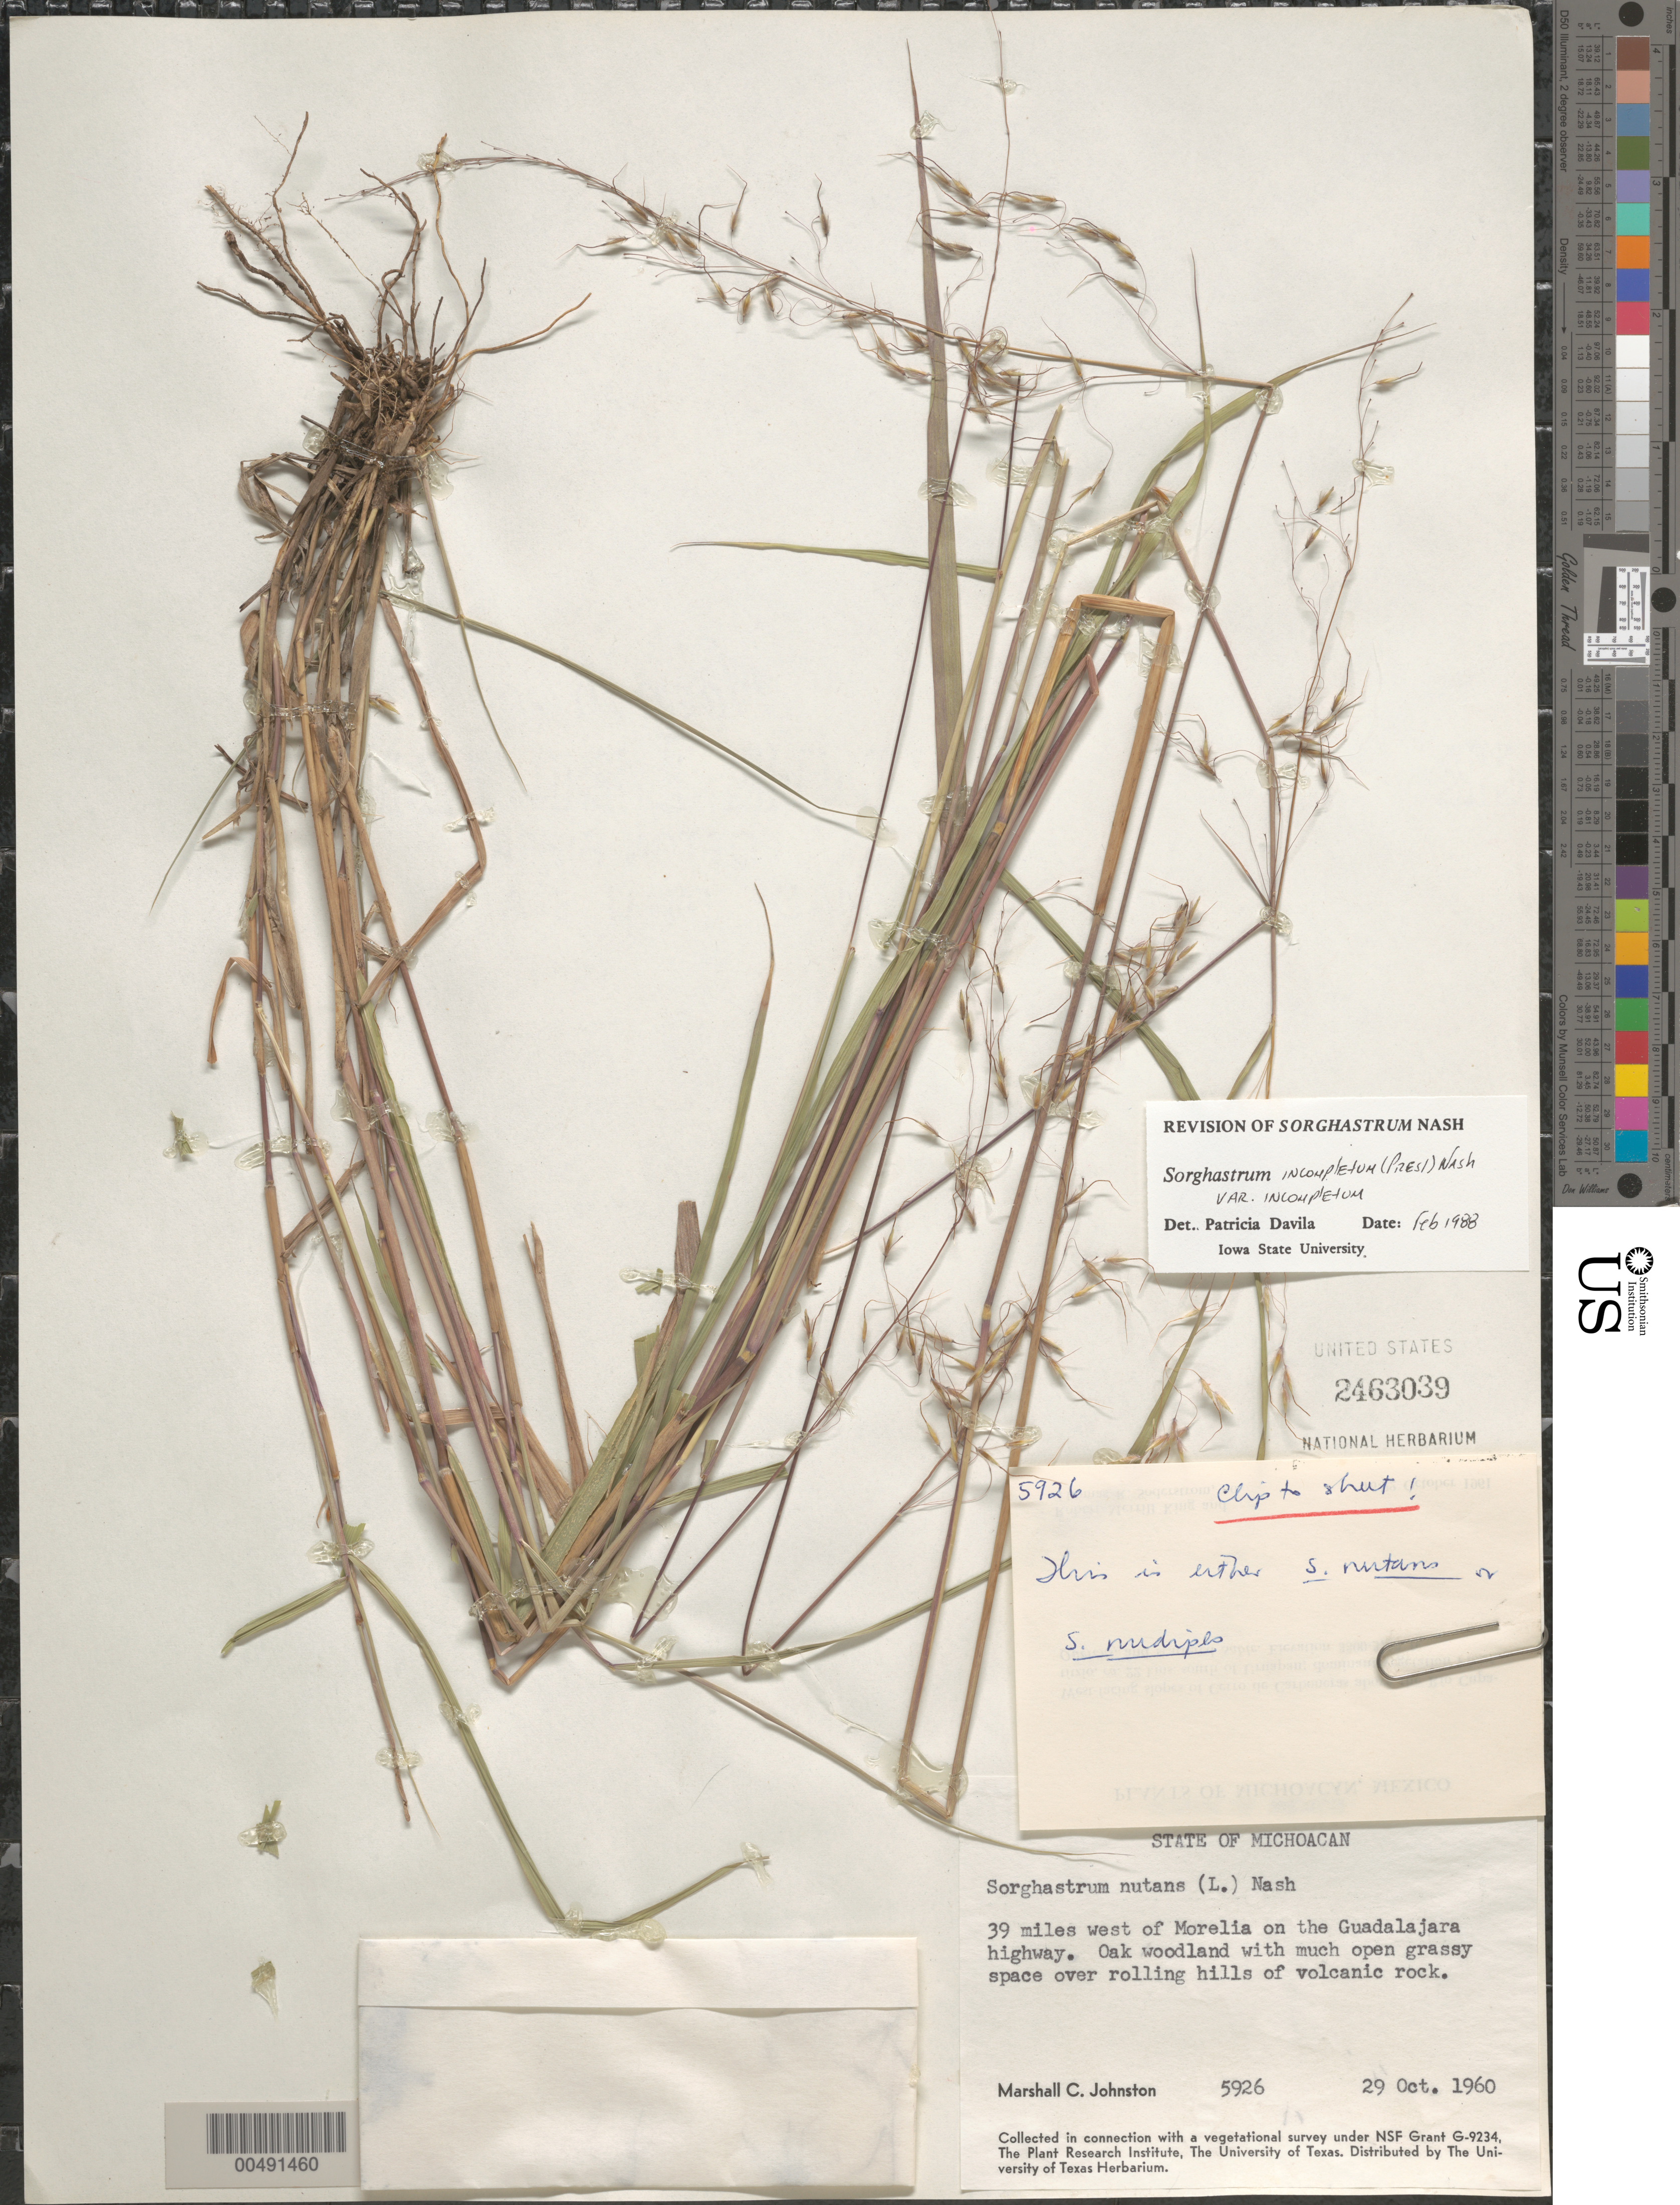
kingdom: Plantae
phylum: Tracheophyta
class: Liliopsida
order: Poales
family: Poaceae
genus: Sorghastrum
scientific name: Sorghastrum incompletum var. incompletum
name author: (J. Presl) Nash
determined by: Dávila, P. D.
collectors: M. Johnston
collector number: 5926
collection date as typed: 29 Oct 1960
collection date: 1960-10-29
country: Mexico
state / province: Michoacán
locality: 39 mi W of Morelia on the Guadalajara Hwy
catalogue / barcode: US 2463039